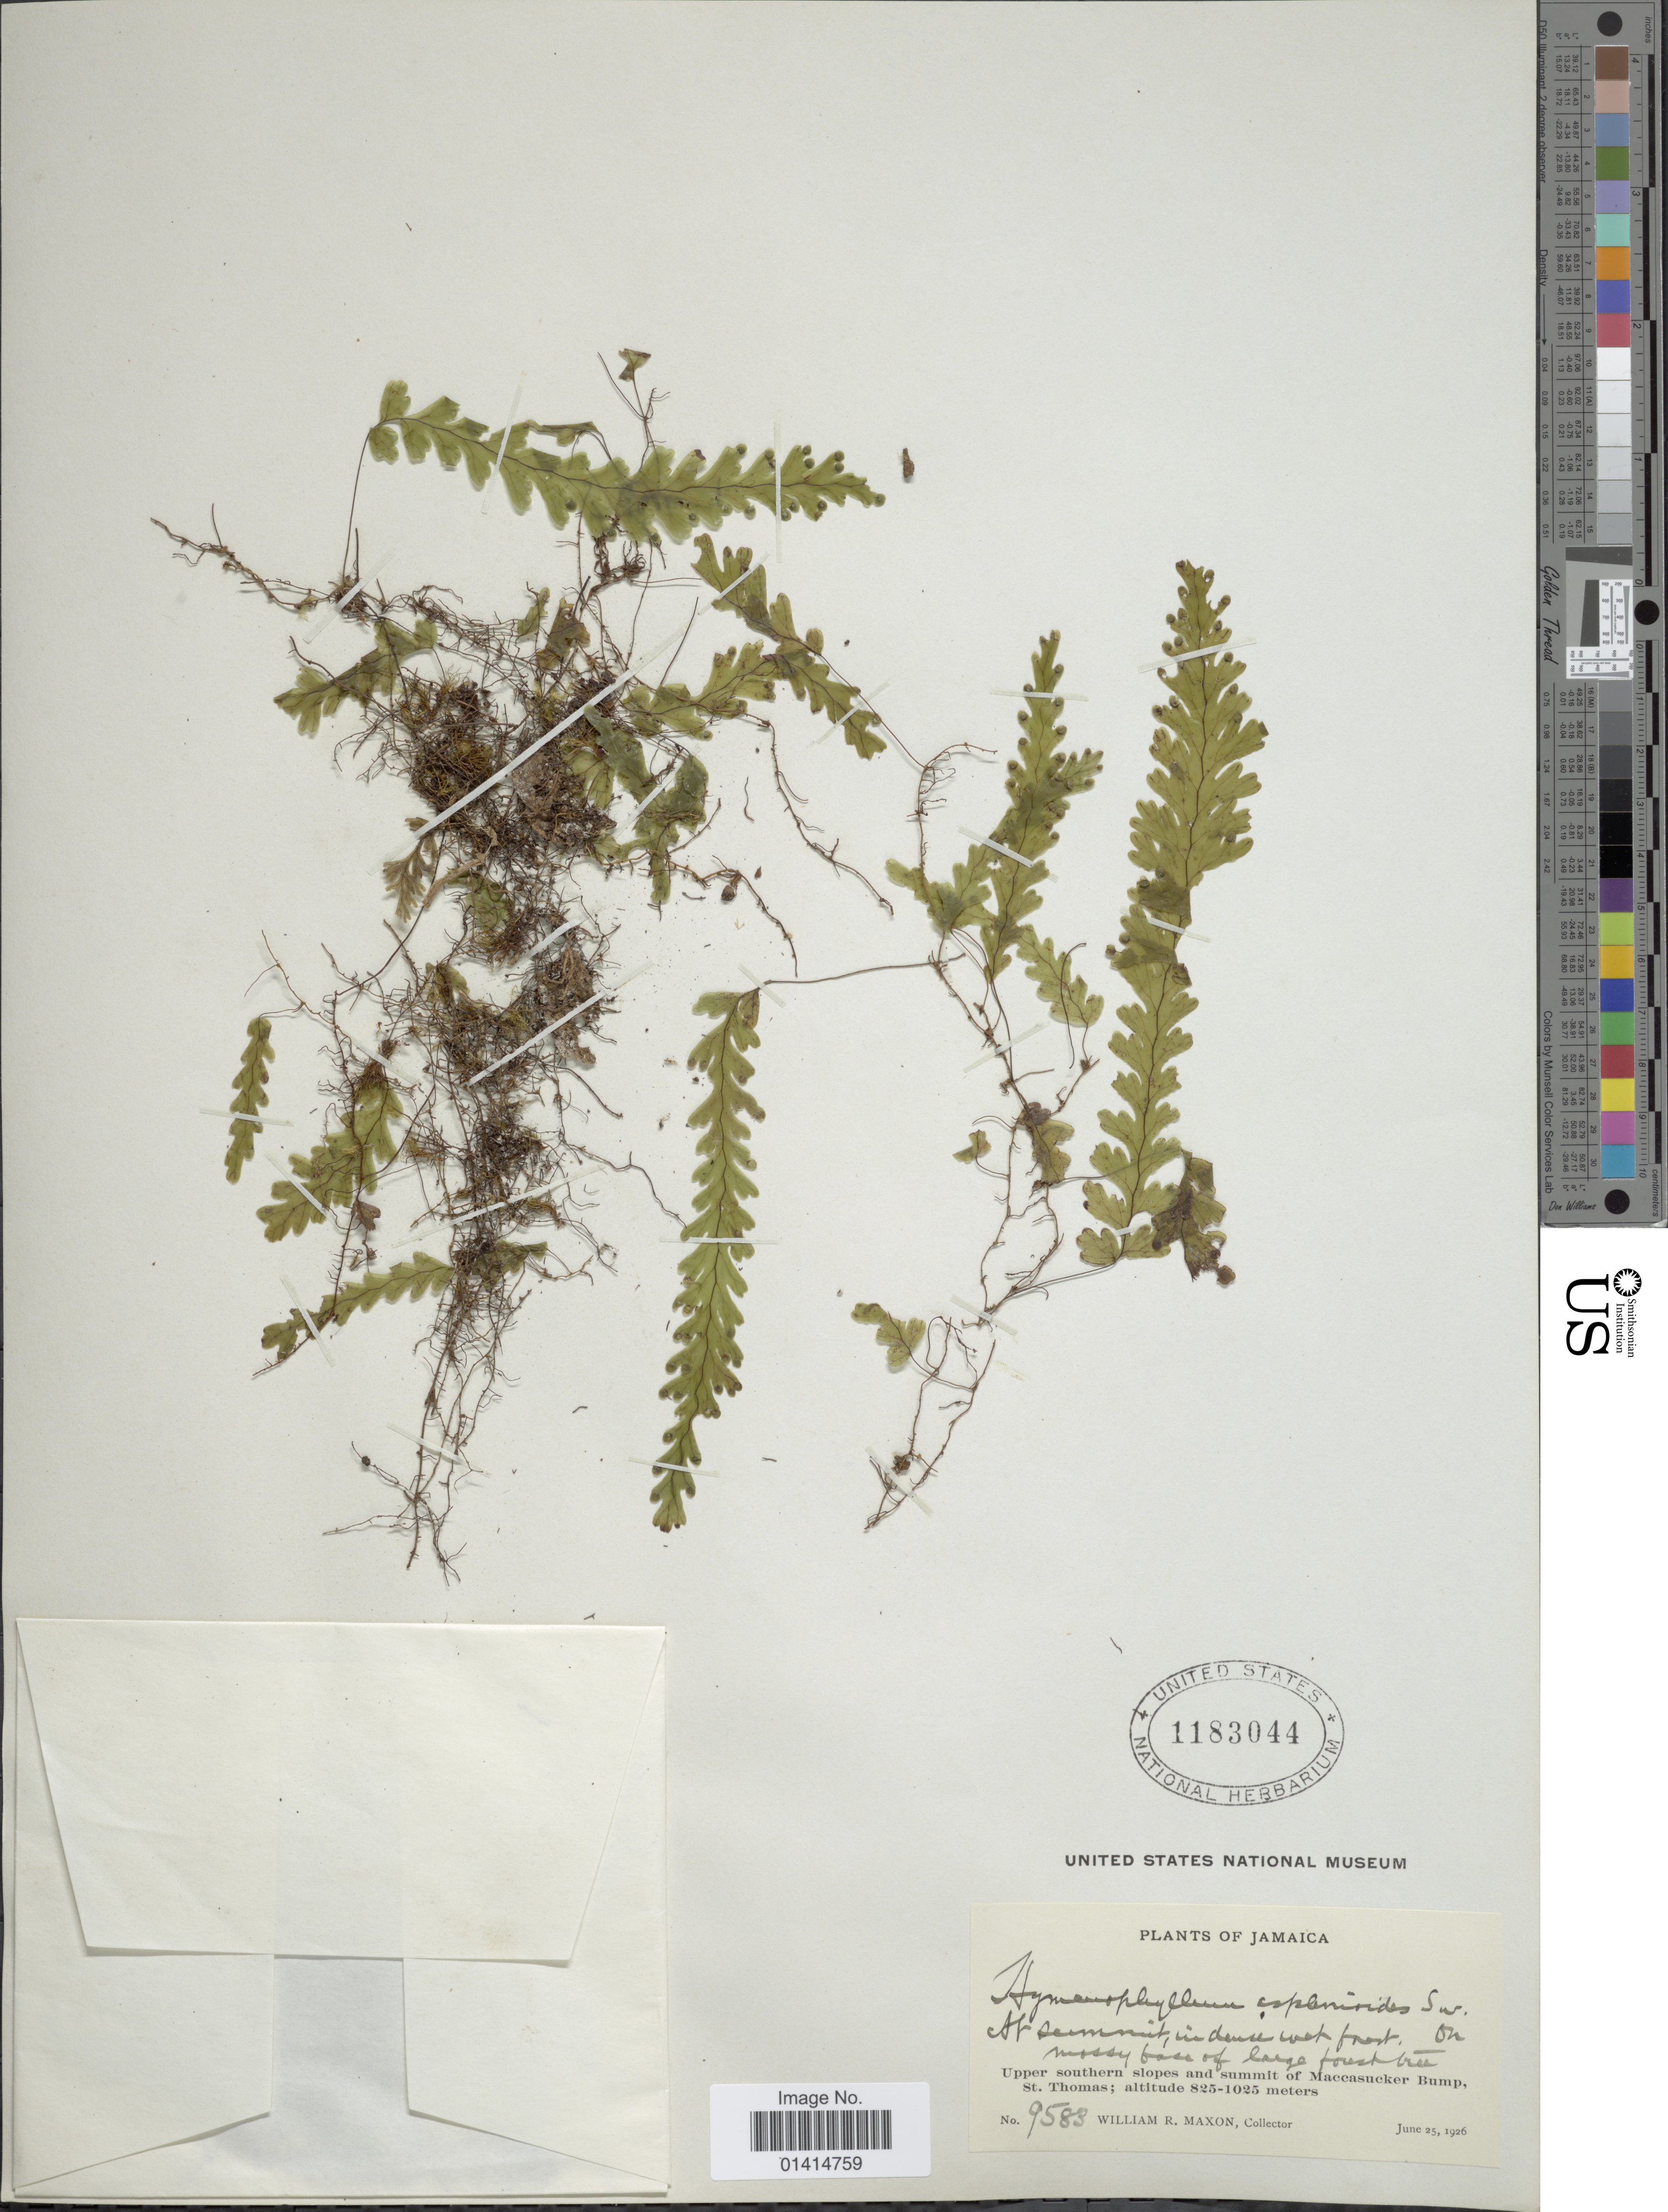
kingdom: Plantae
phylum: Tracheophyta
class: Polypodiopsida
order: Hymenophyllales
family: Hymenophyllaceae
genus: Hymenophyllum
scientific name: Hymenophyllum asplenioides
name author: (Sw.) Sw.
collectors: W. R. Maxon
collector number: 9583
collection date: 1926-06-25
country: Jamaica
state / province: Saint Thomas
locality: Upper southern slopes and summit of Maccasucker Bump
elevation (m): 825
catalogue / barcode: US 1183044